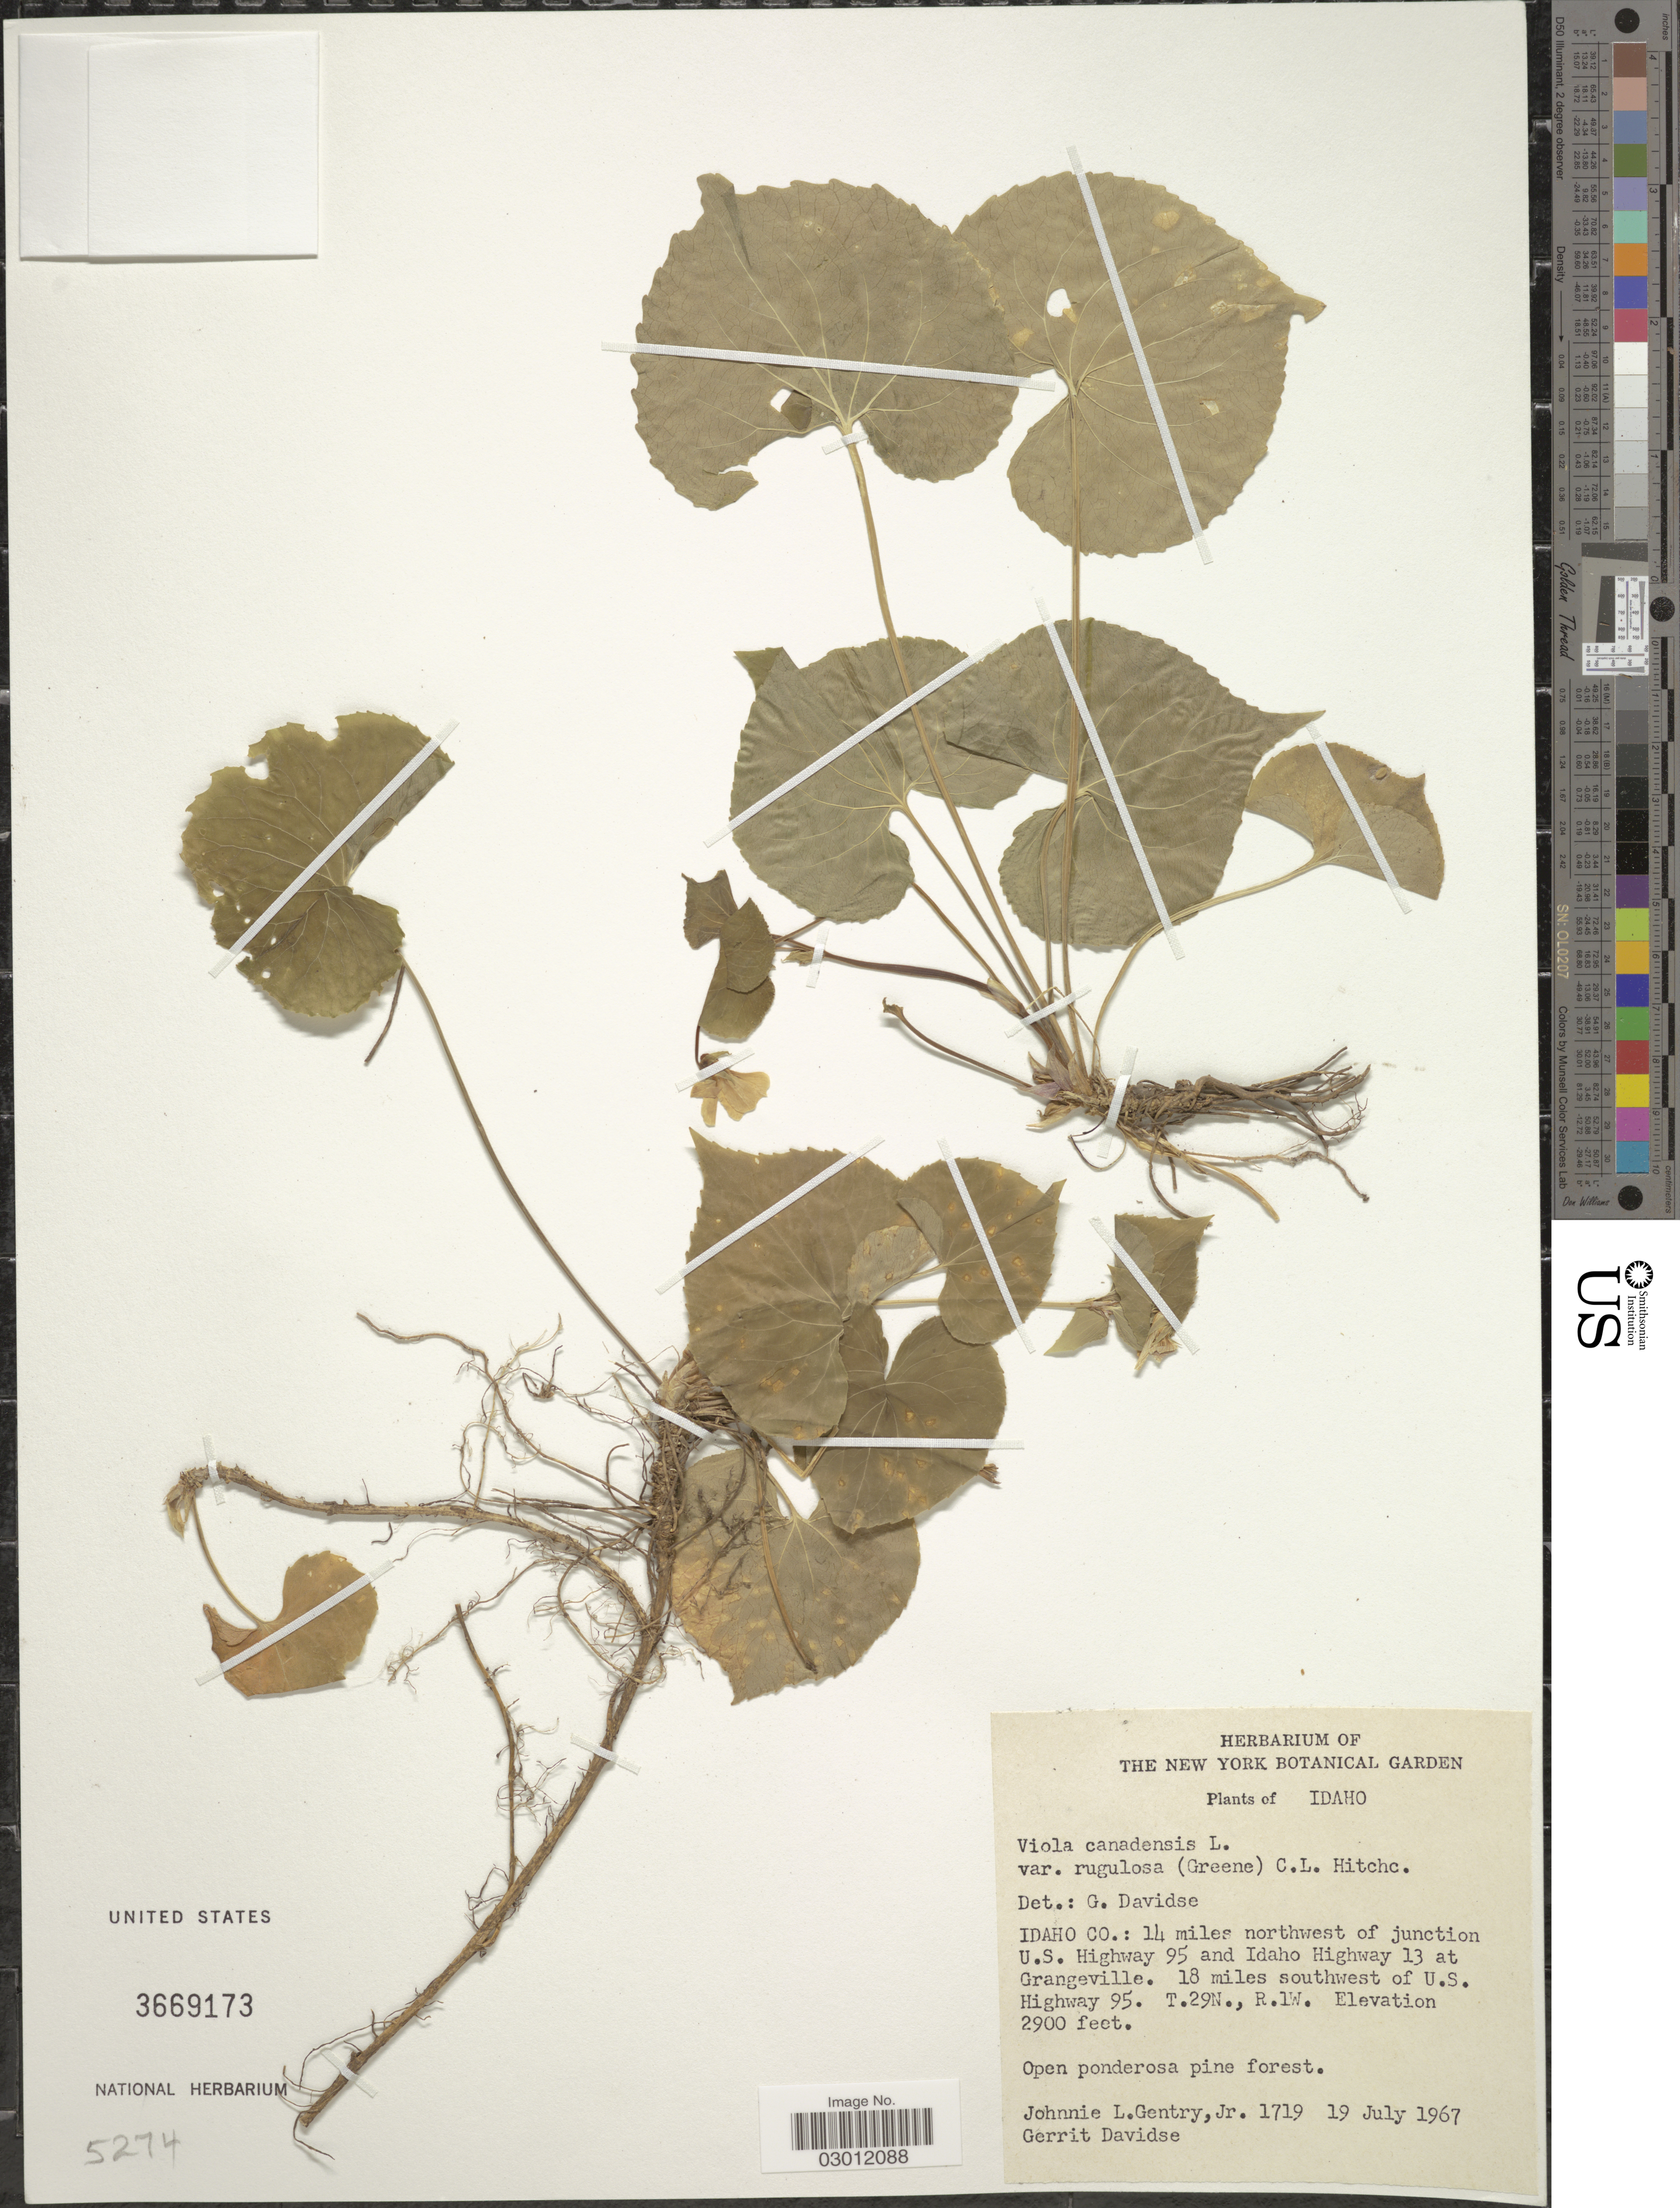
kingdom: Plantae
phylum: Tracheophyta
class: Magnoliopsida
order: Malpighiales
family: Violaceae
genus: Viola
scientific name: Viola canadensis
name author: L.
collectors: J. L. Gentry & G. Davidse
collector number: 1719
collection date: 1967-07-19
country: United States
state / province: Idaho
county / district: Idaho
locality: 14 miles northwest of junction U.S. Highway 95 and Idaho Highway 13 at Grangeville. 18 miles southwest of U.S. Highway 95. T.29N., R.1W.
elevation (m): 884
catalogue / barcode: US 3669173